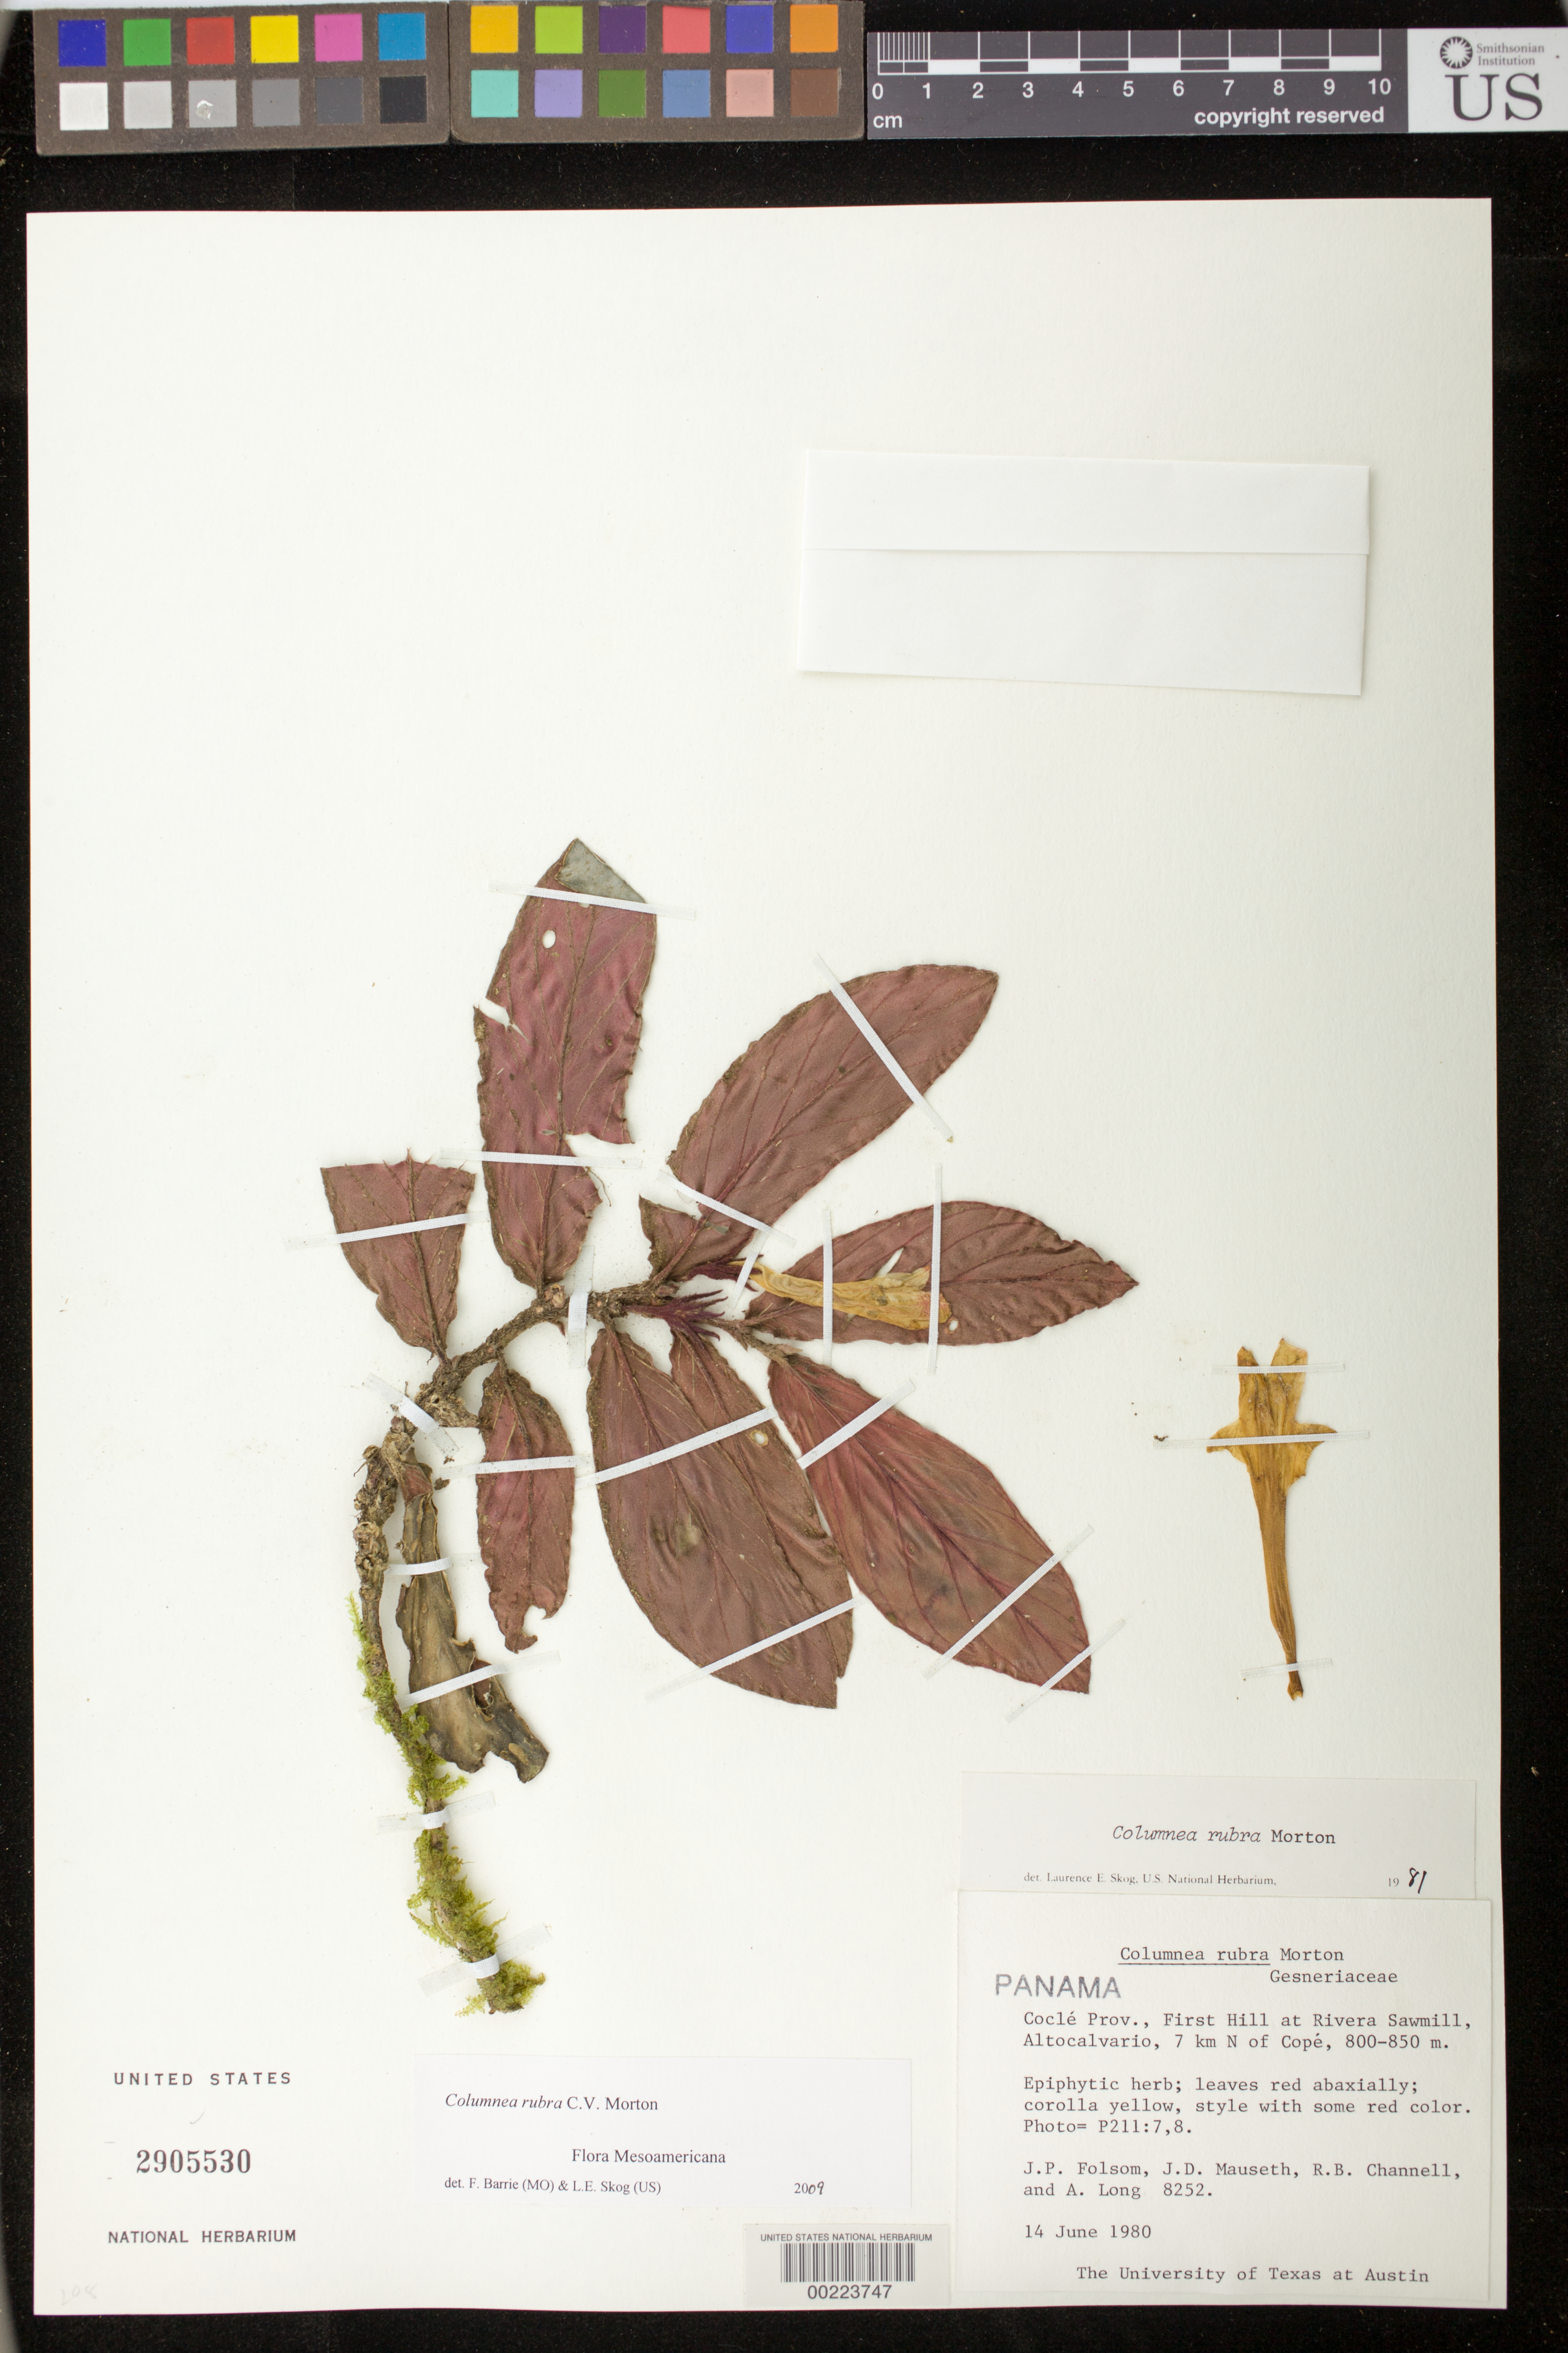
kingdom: Plantae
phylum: Tracheophyta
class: Magnoliopsida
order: Lamiales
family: Gesneriaceae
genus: Columnea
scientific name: Columnea rubra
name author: C.V. Morton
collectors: J. P. Folsom, J. Mauseth, R. B. Channell & A. Long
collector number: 8252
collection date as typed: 14 Jun 1980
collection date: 1980-06-14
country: Panama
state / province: Coclé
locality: First hill at Rivera Sawmill, Altocalvario, 7 km N of Cope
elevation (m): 800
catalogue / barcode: US 2905530